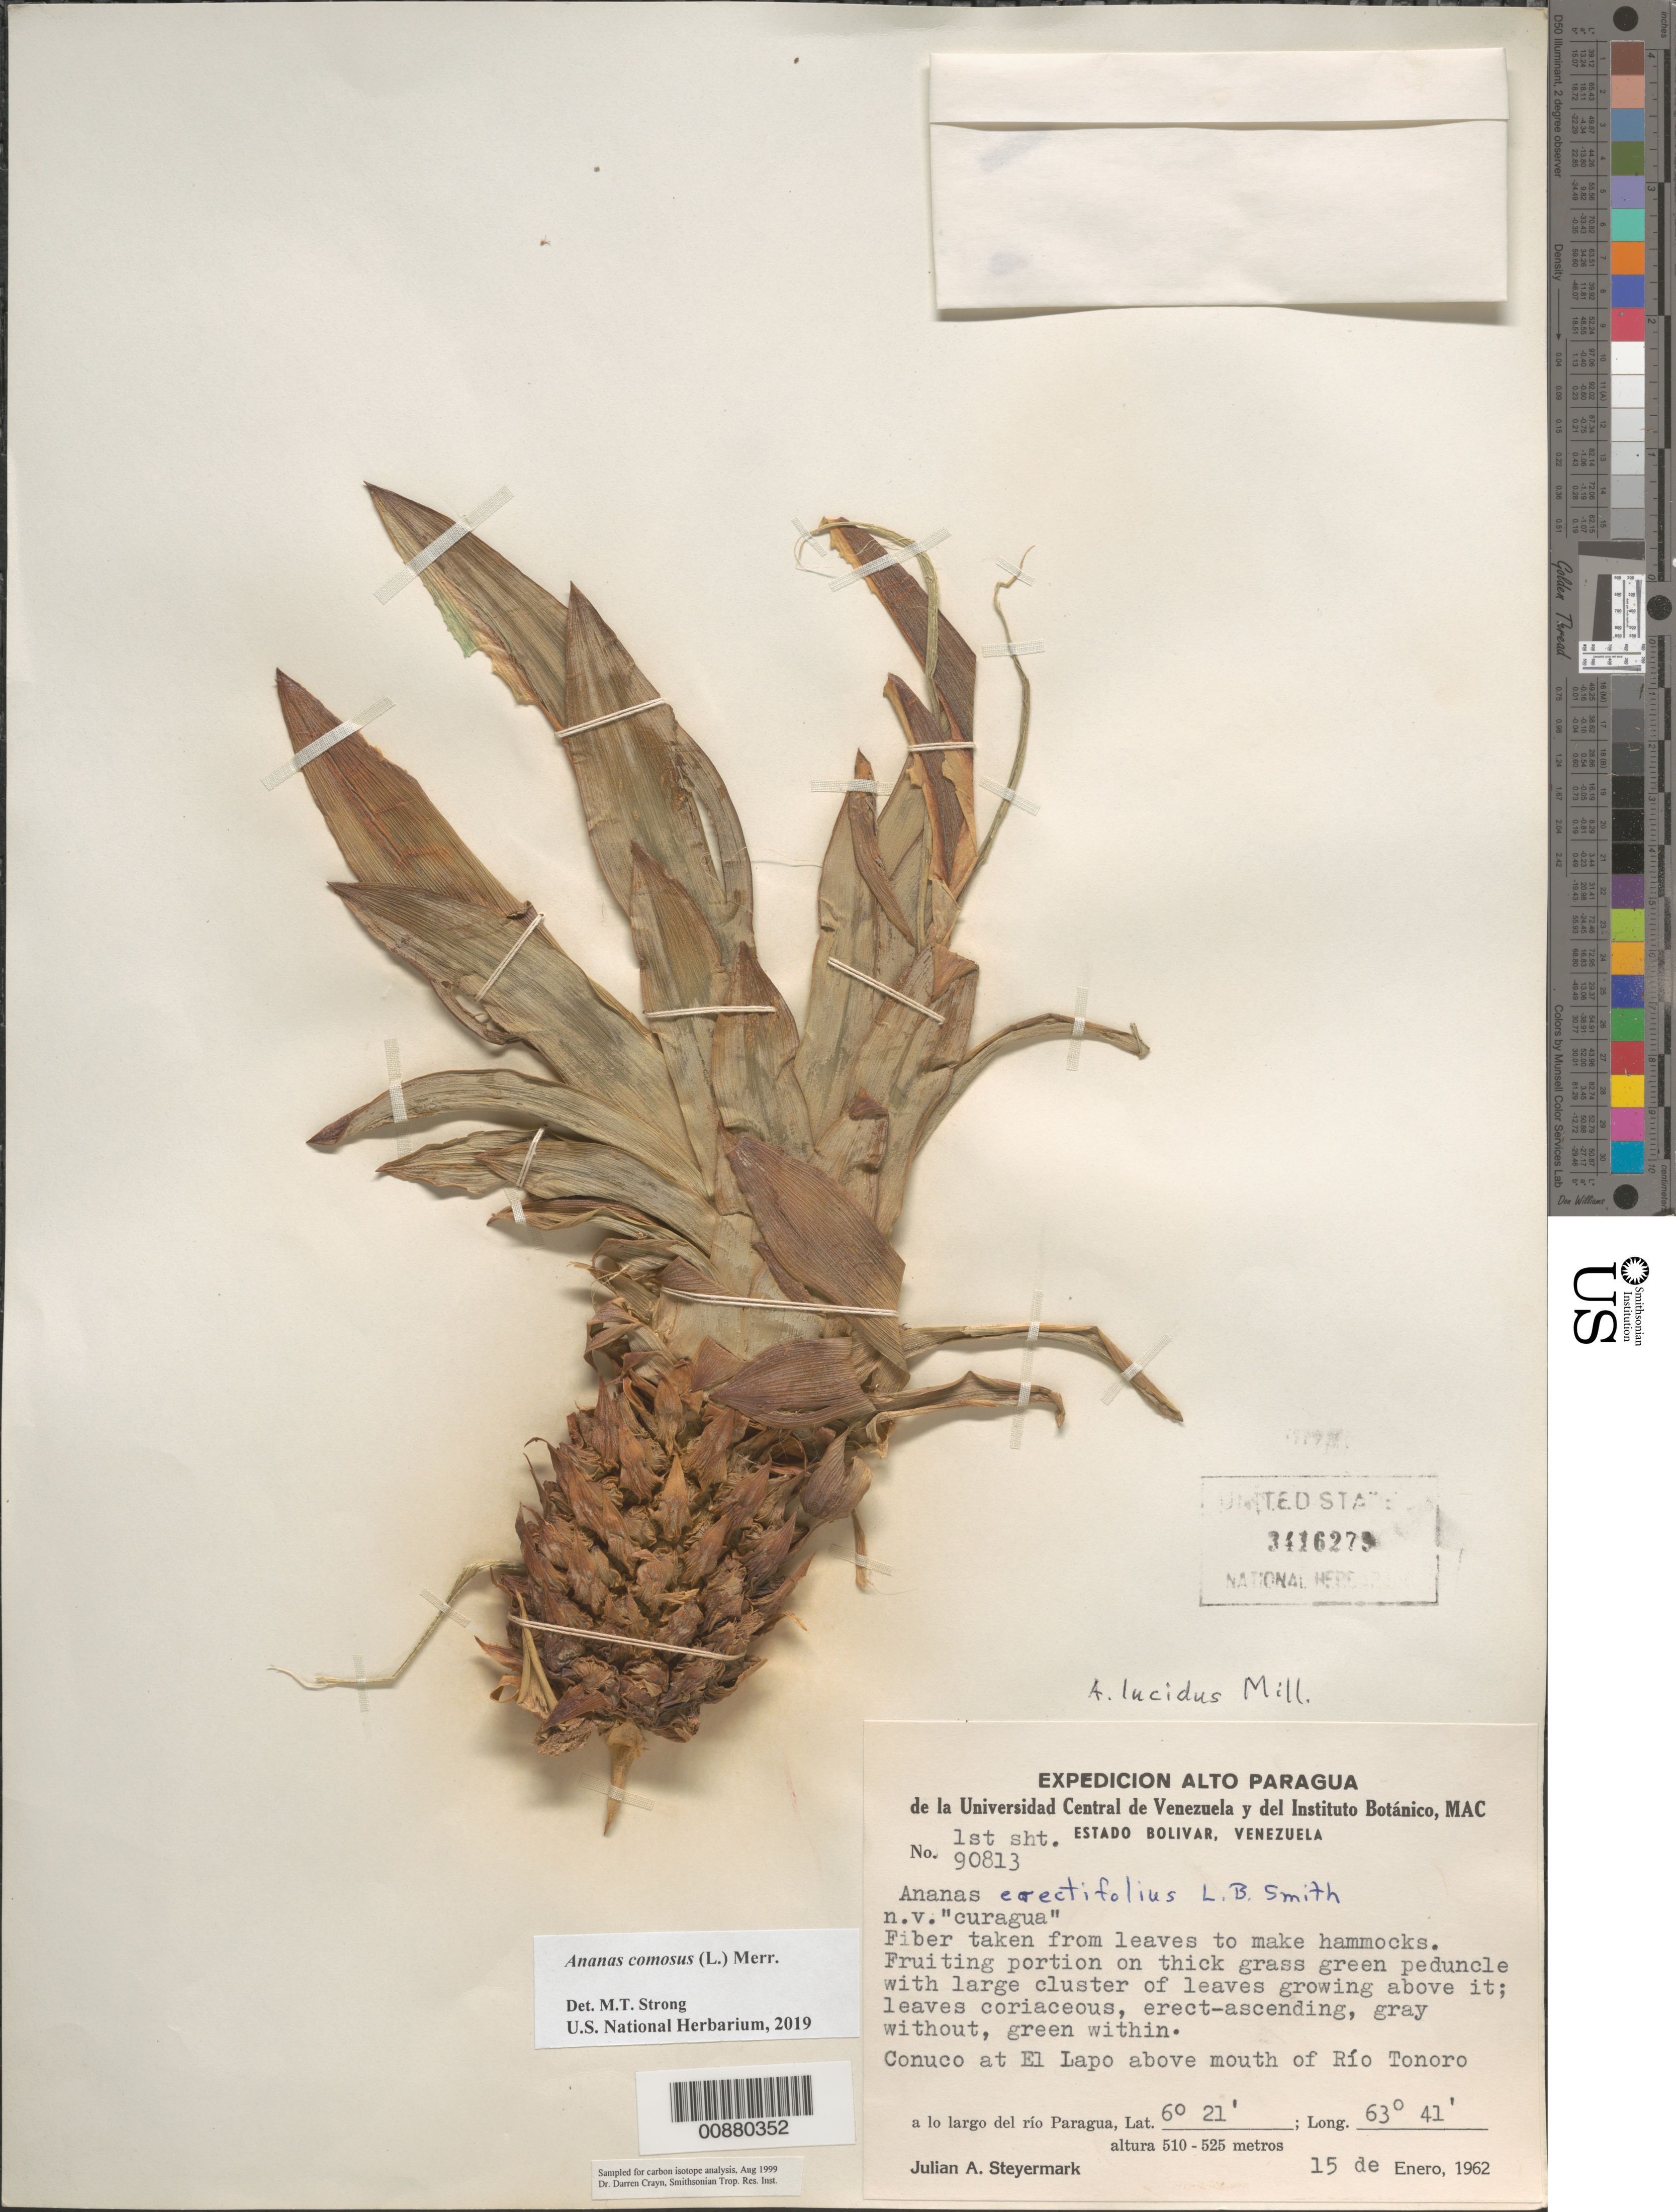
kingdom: Plantae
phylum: Tracheophyta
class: Liliopsida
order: Poales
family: Bromeliaceae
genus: Ananas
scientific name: Ananas comosus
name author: (L.) Merr.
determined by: Strong, Mark T., (BOT), Smithsonian Institution - National Museum of Natural History (UNITED STATES)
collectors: J. Steyermark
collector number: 90813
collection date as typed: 15-Jan-62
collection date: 1962-01-15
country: Venezuela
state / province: Bolívar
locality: Conuco at El Lapo, above mouth of Rio Tonoro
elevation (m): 510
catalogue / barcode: US 3416279